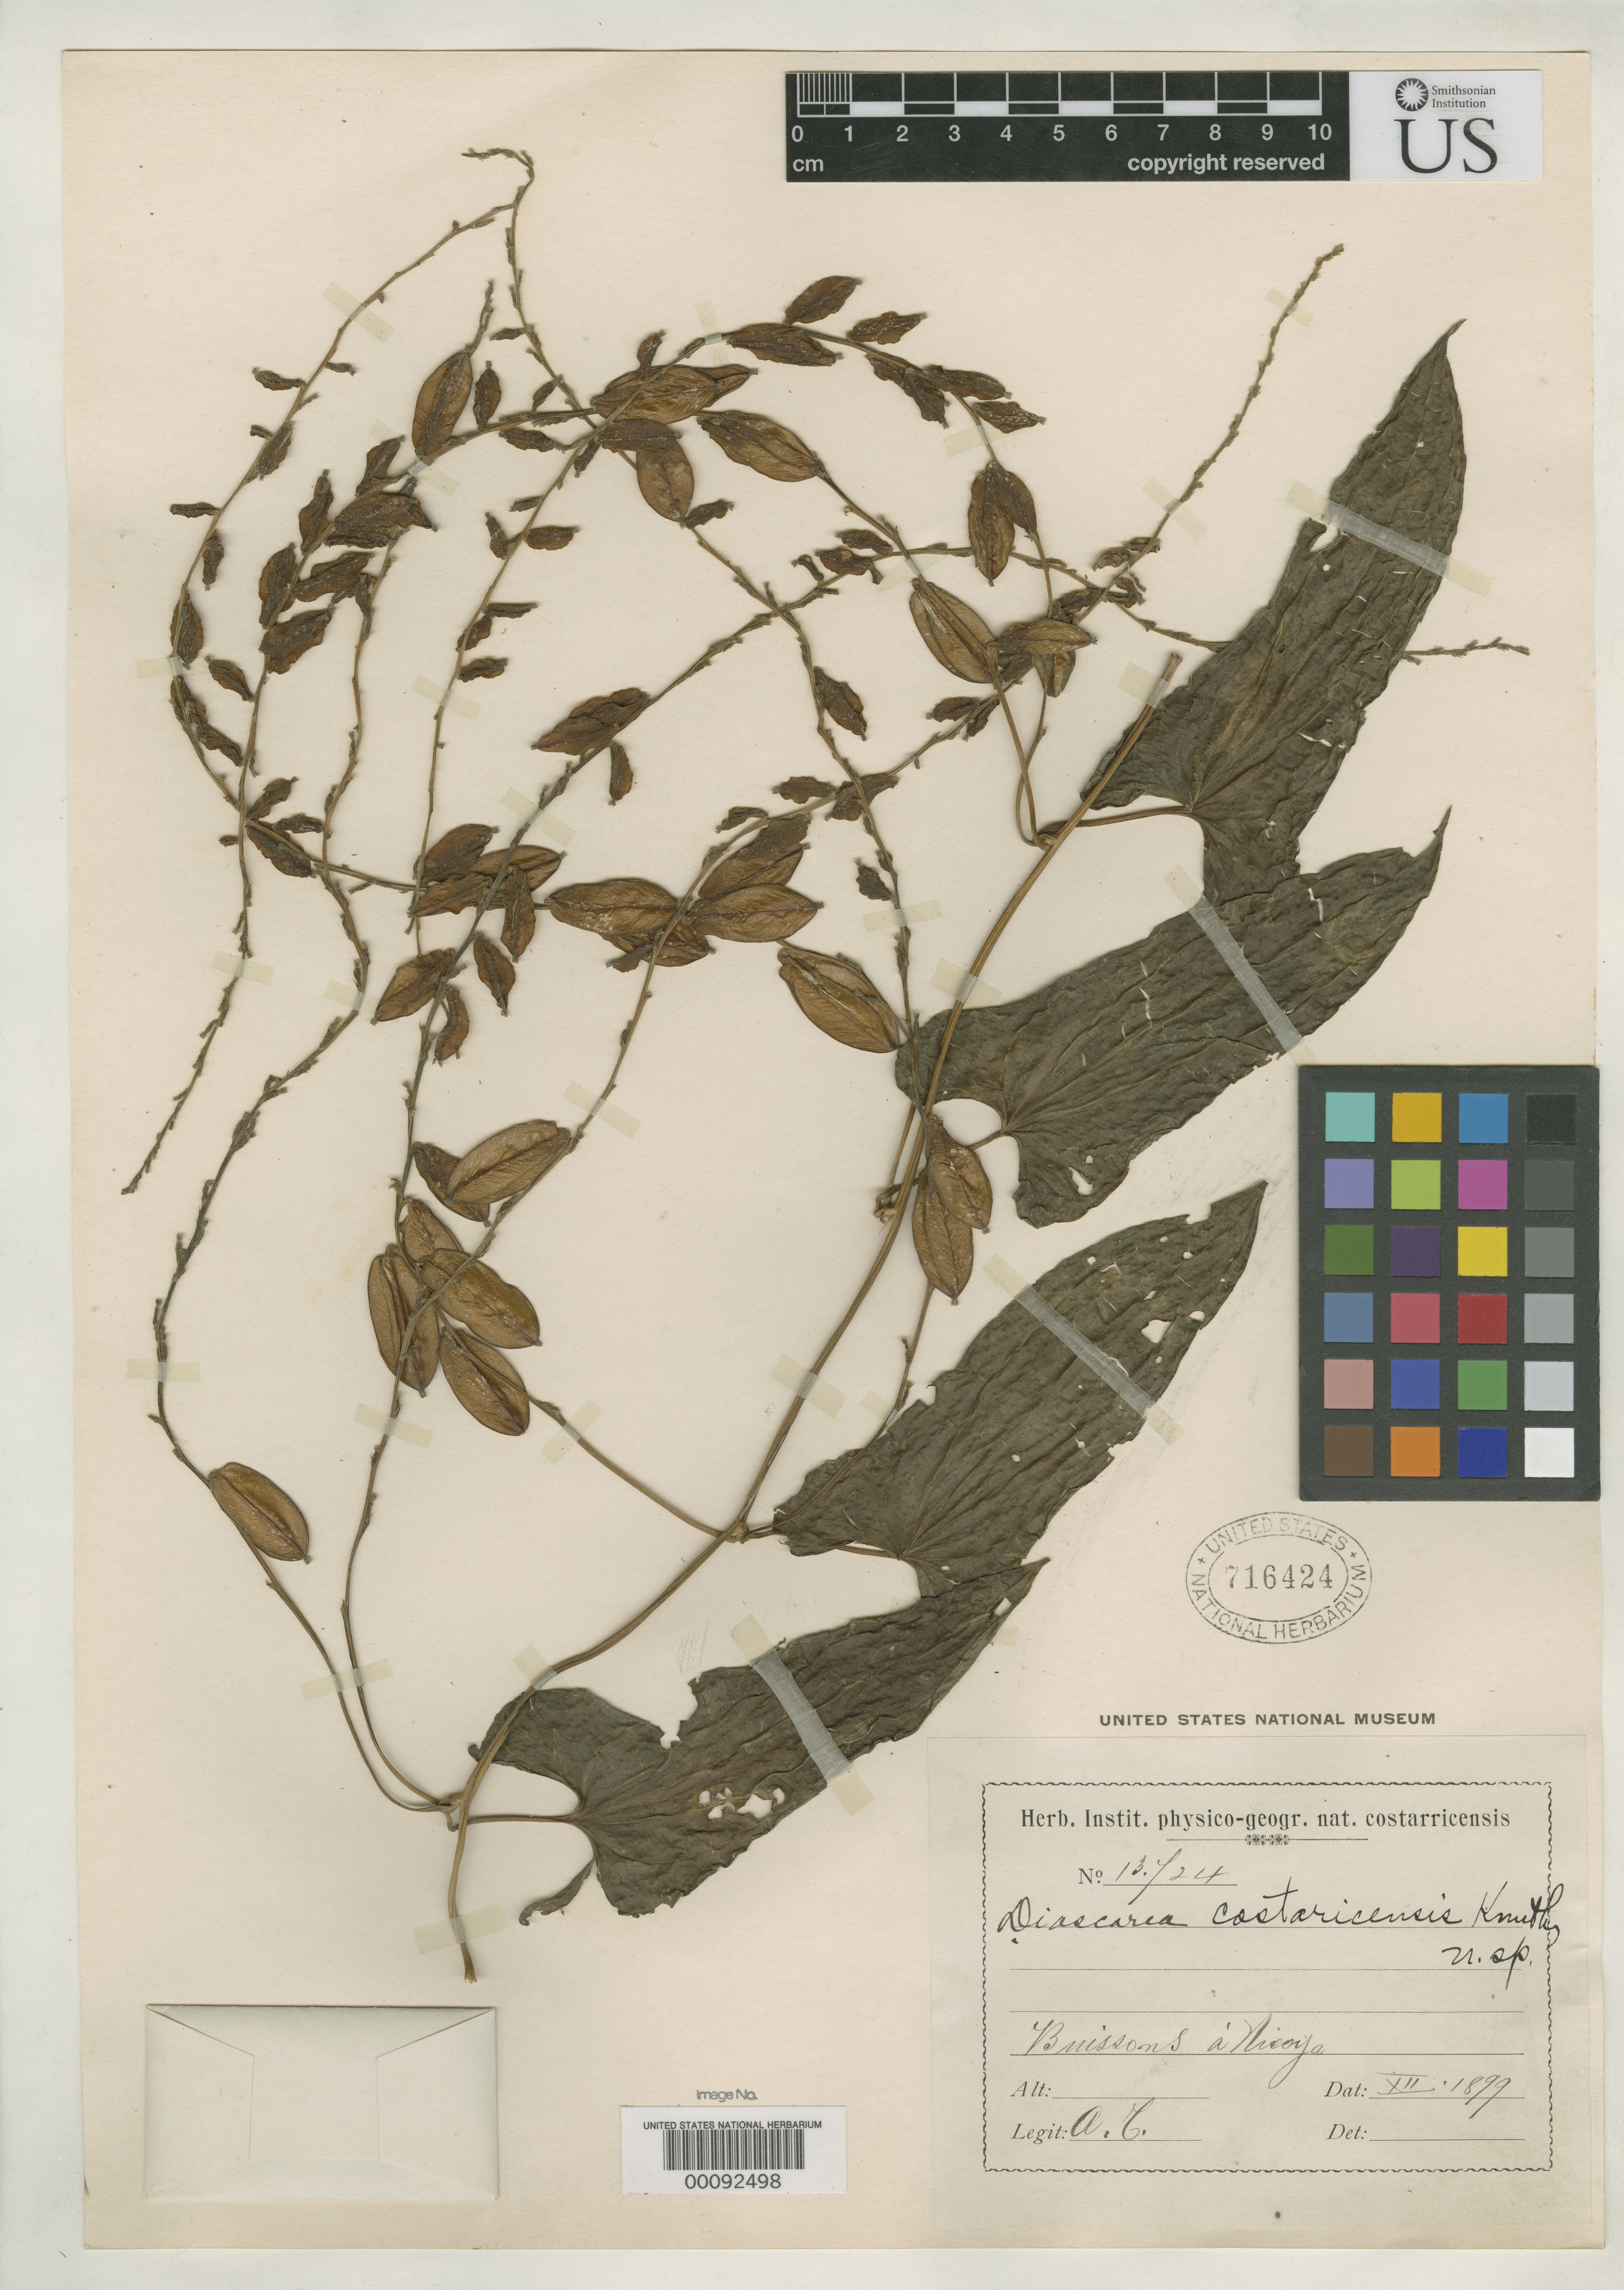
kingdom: Plantae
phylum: Tracheophyta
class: Liliopsida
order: Dioscoreales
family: Dioscoreaceae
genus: Dioscorea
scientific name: Dioscorea costaricensis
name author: R. Knuth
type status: Isotype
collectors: A. Tonduz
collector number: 13724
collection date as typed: Dec 1899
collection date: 1899-12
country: Costa Rica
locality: Buissons a Nicoya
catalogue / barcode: US 716424